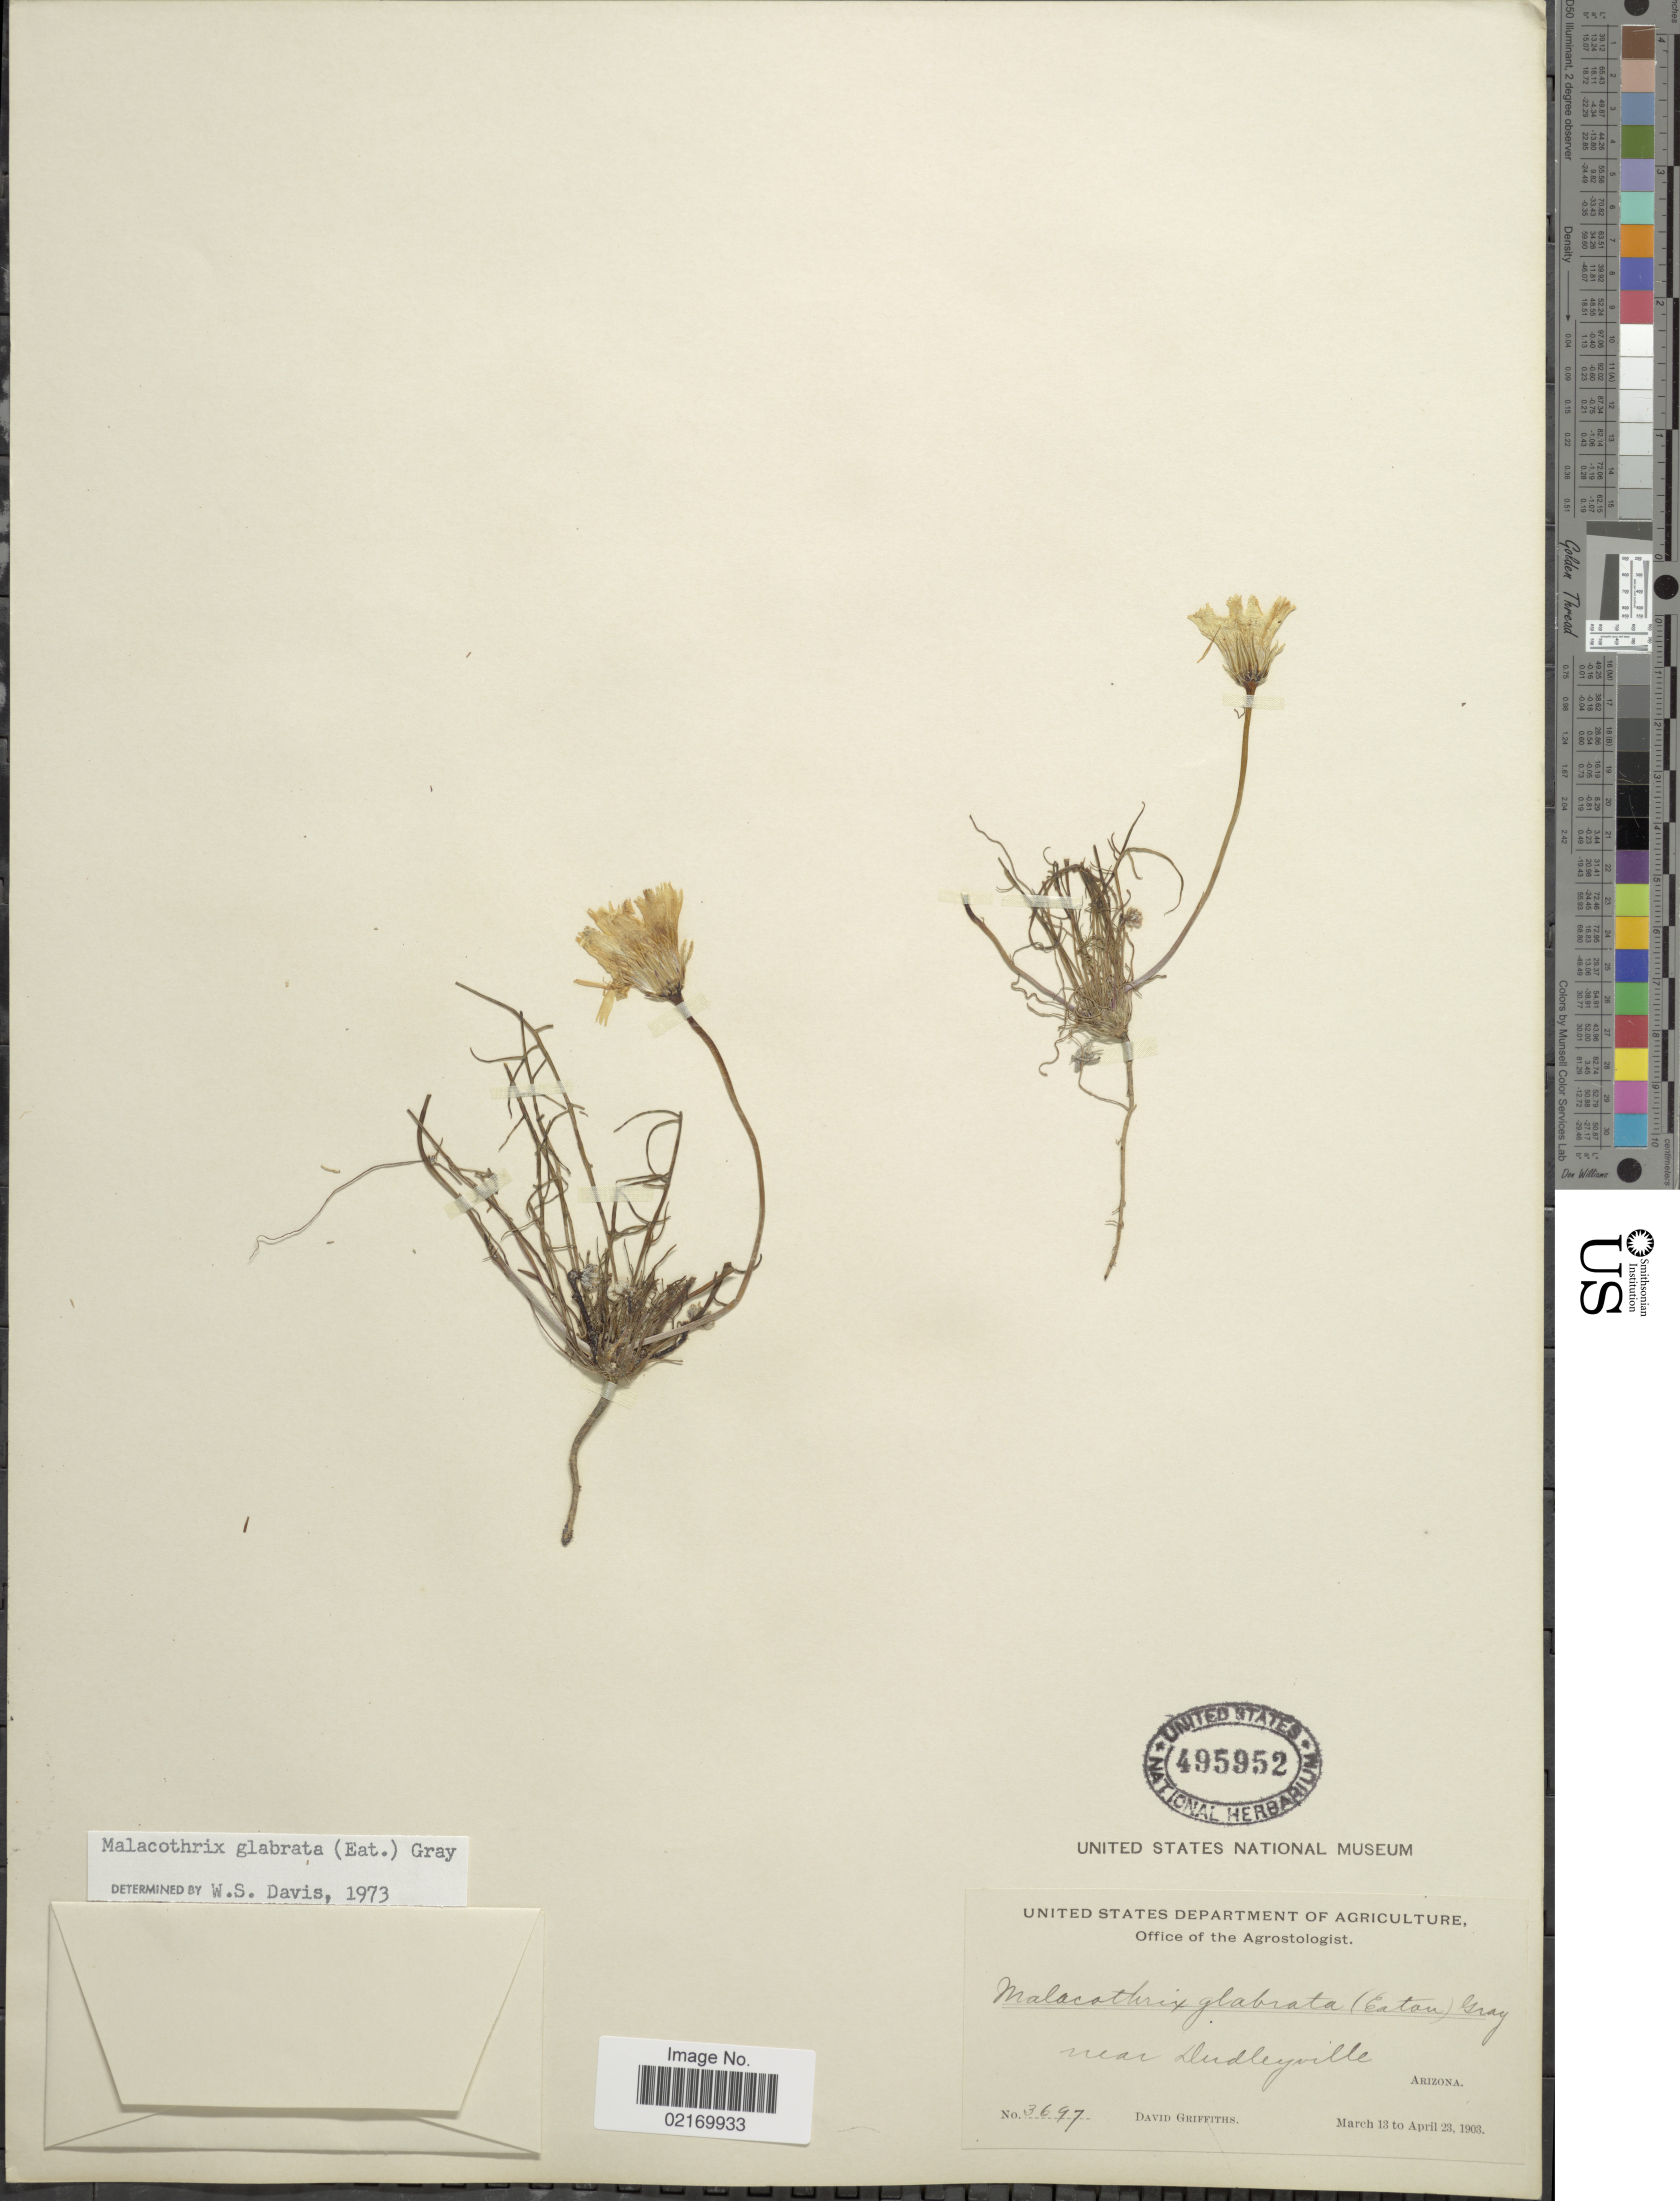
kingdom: Plantae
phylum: Tracheophyta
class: Magnoliopsida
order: Asterales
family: Asteraceae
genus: Malacothrix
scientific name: Malacothrix glabrata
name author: (A. Gray ex D.C. Eaton) A. Gray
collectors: D. Griffiths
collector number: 3697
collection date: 1903-03-13/1903-04-23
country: United States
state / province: Arizona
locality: Near Dudleyville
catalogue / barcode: US 495952